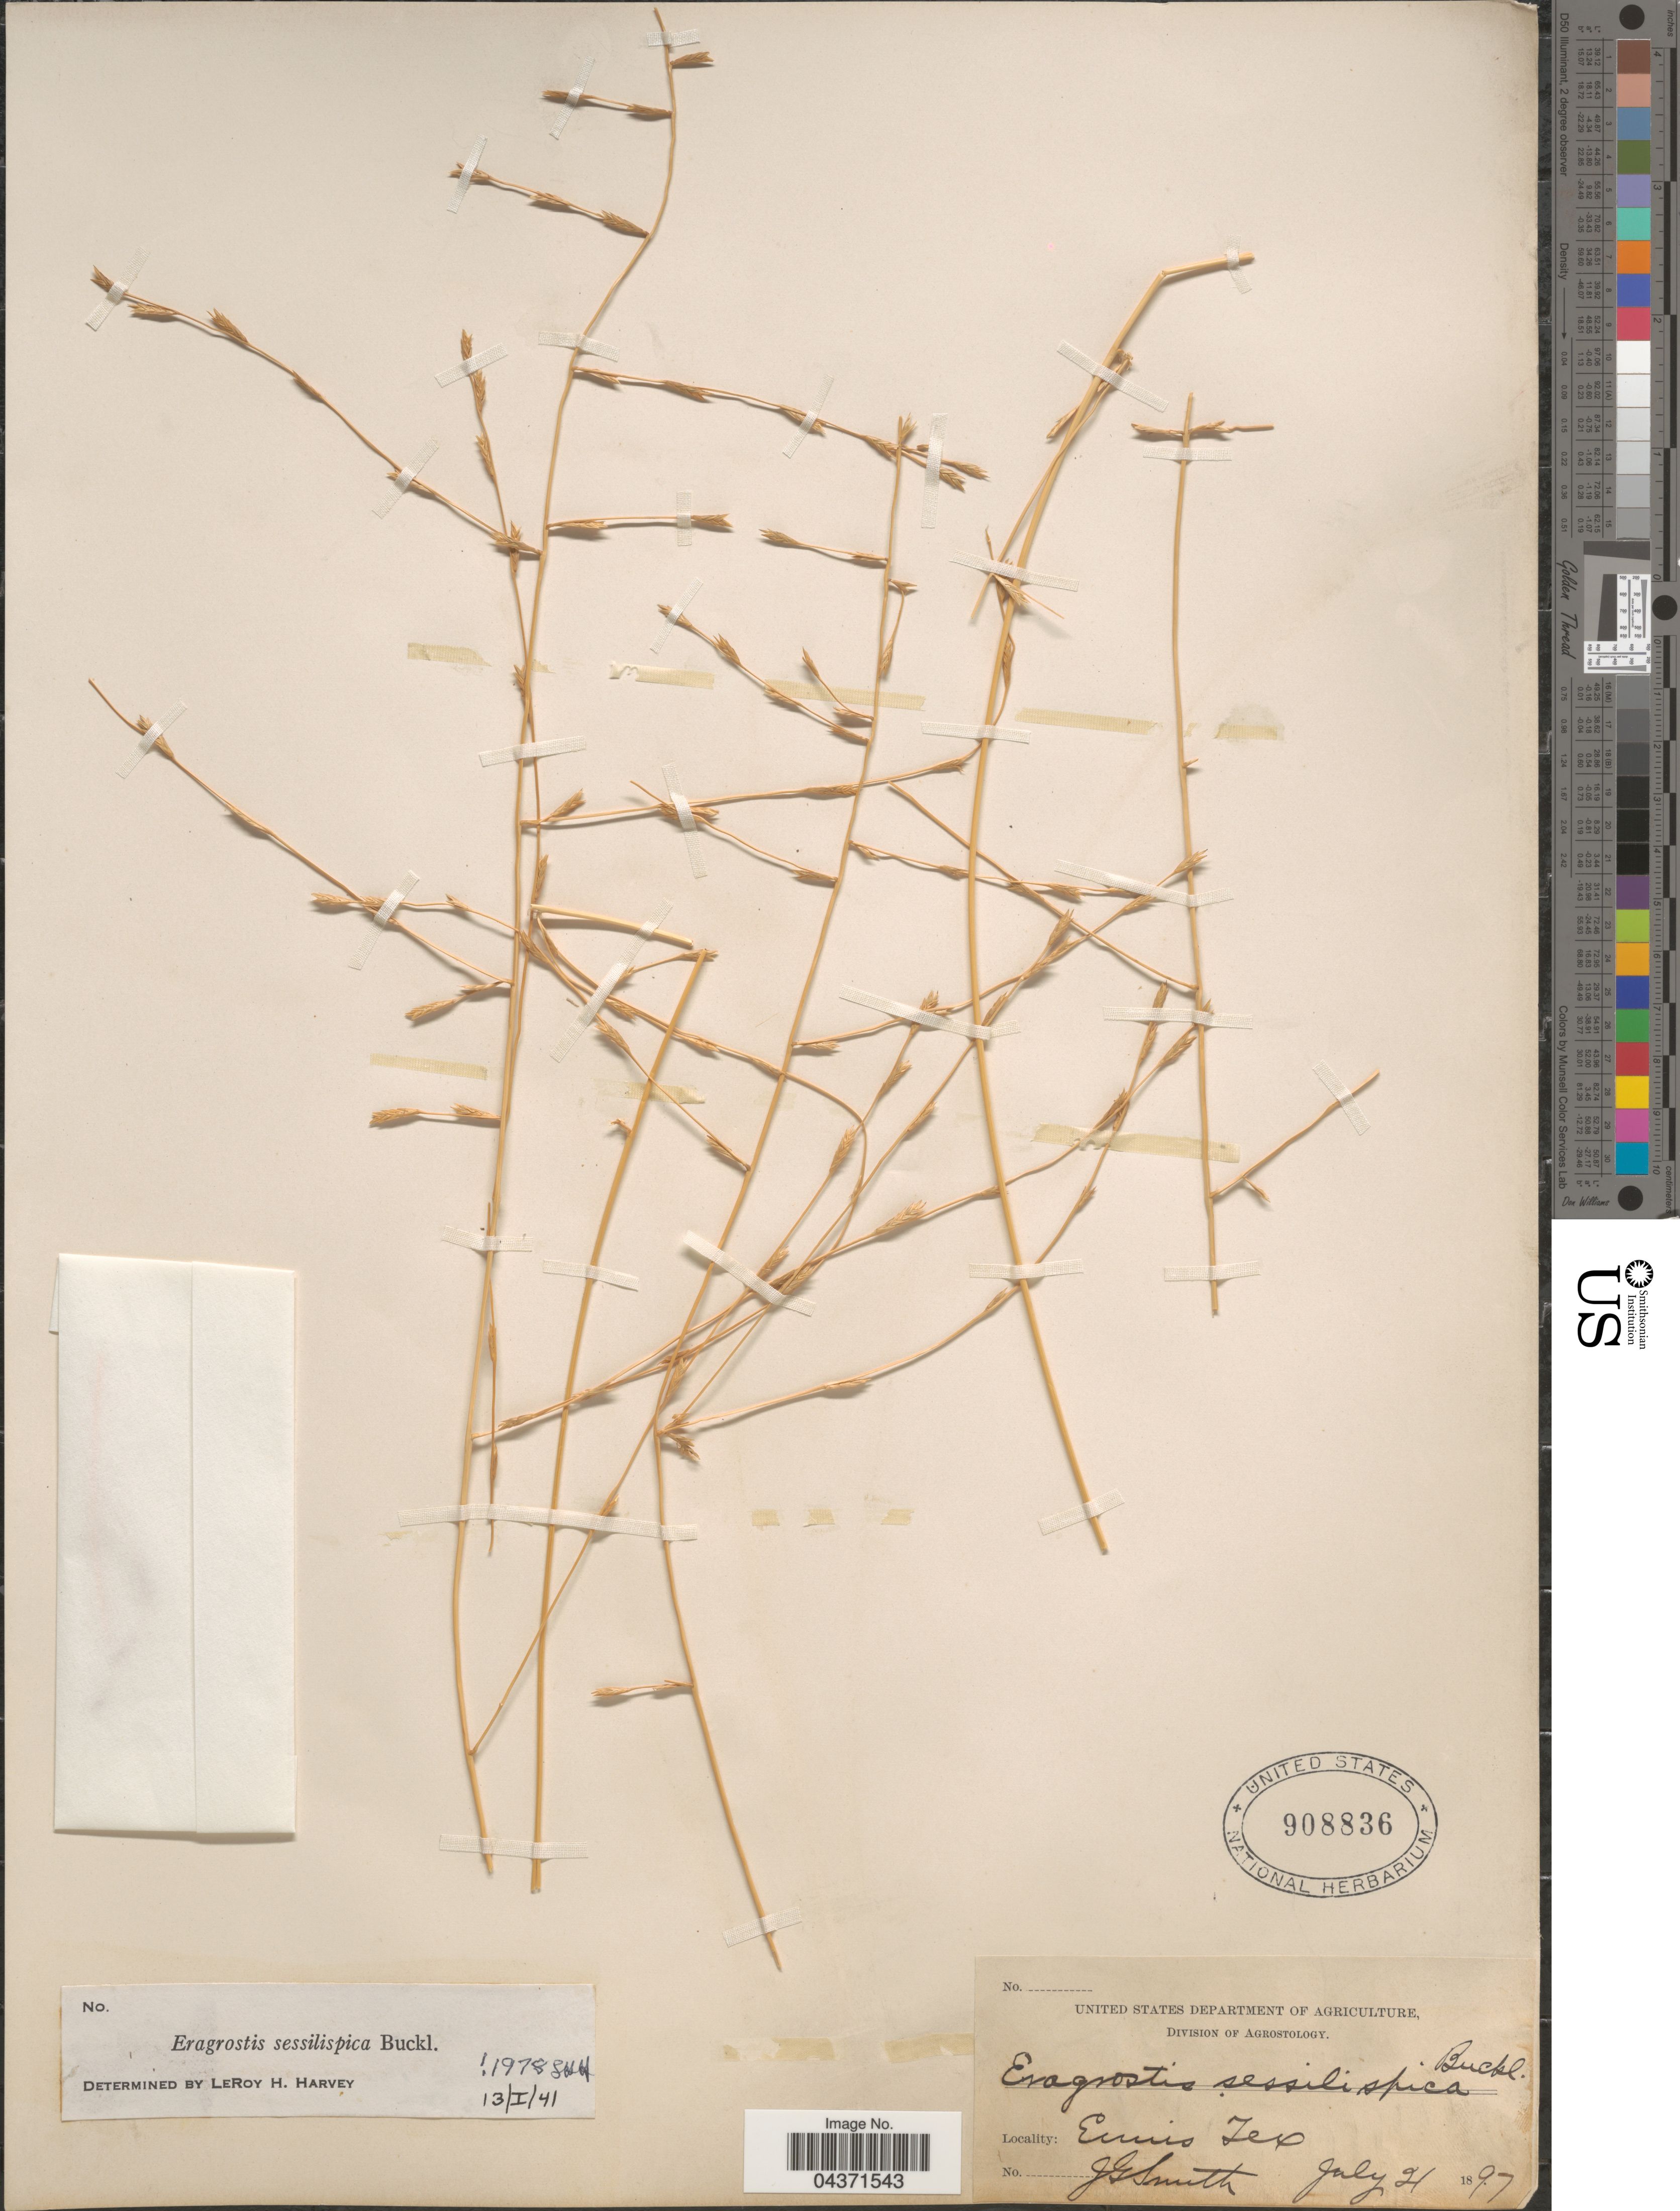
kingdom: Plantae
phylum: Tracheophyta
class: Liliopsida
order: Poales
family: Poaceae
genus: Eragrostis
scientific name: Eragrostis sessilispica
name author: Buckley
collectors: J. Smith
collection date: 1897-07-21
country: United States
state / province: Texas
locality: Ennis.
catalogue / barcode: US 908836